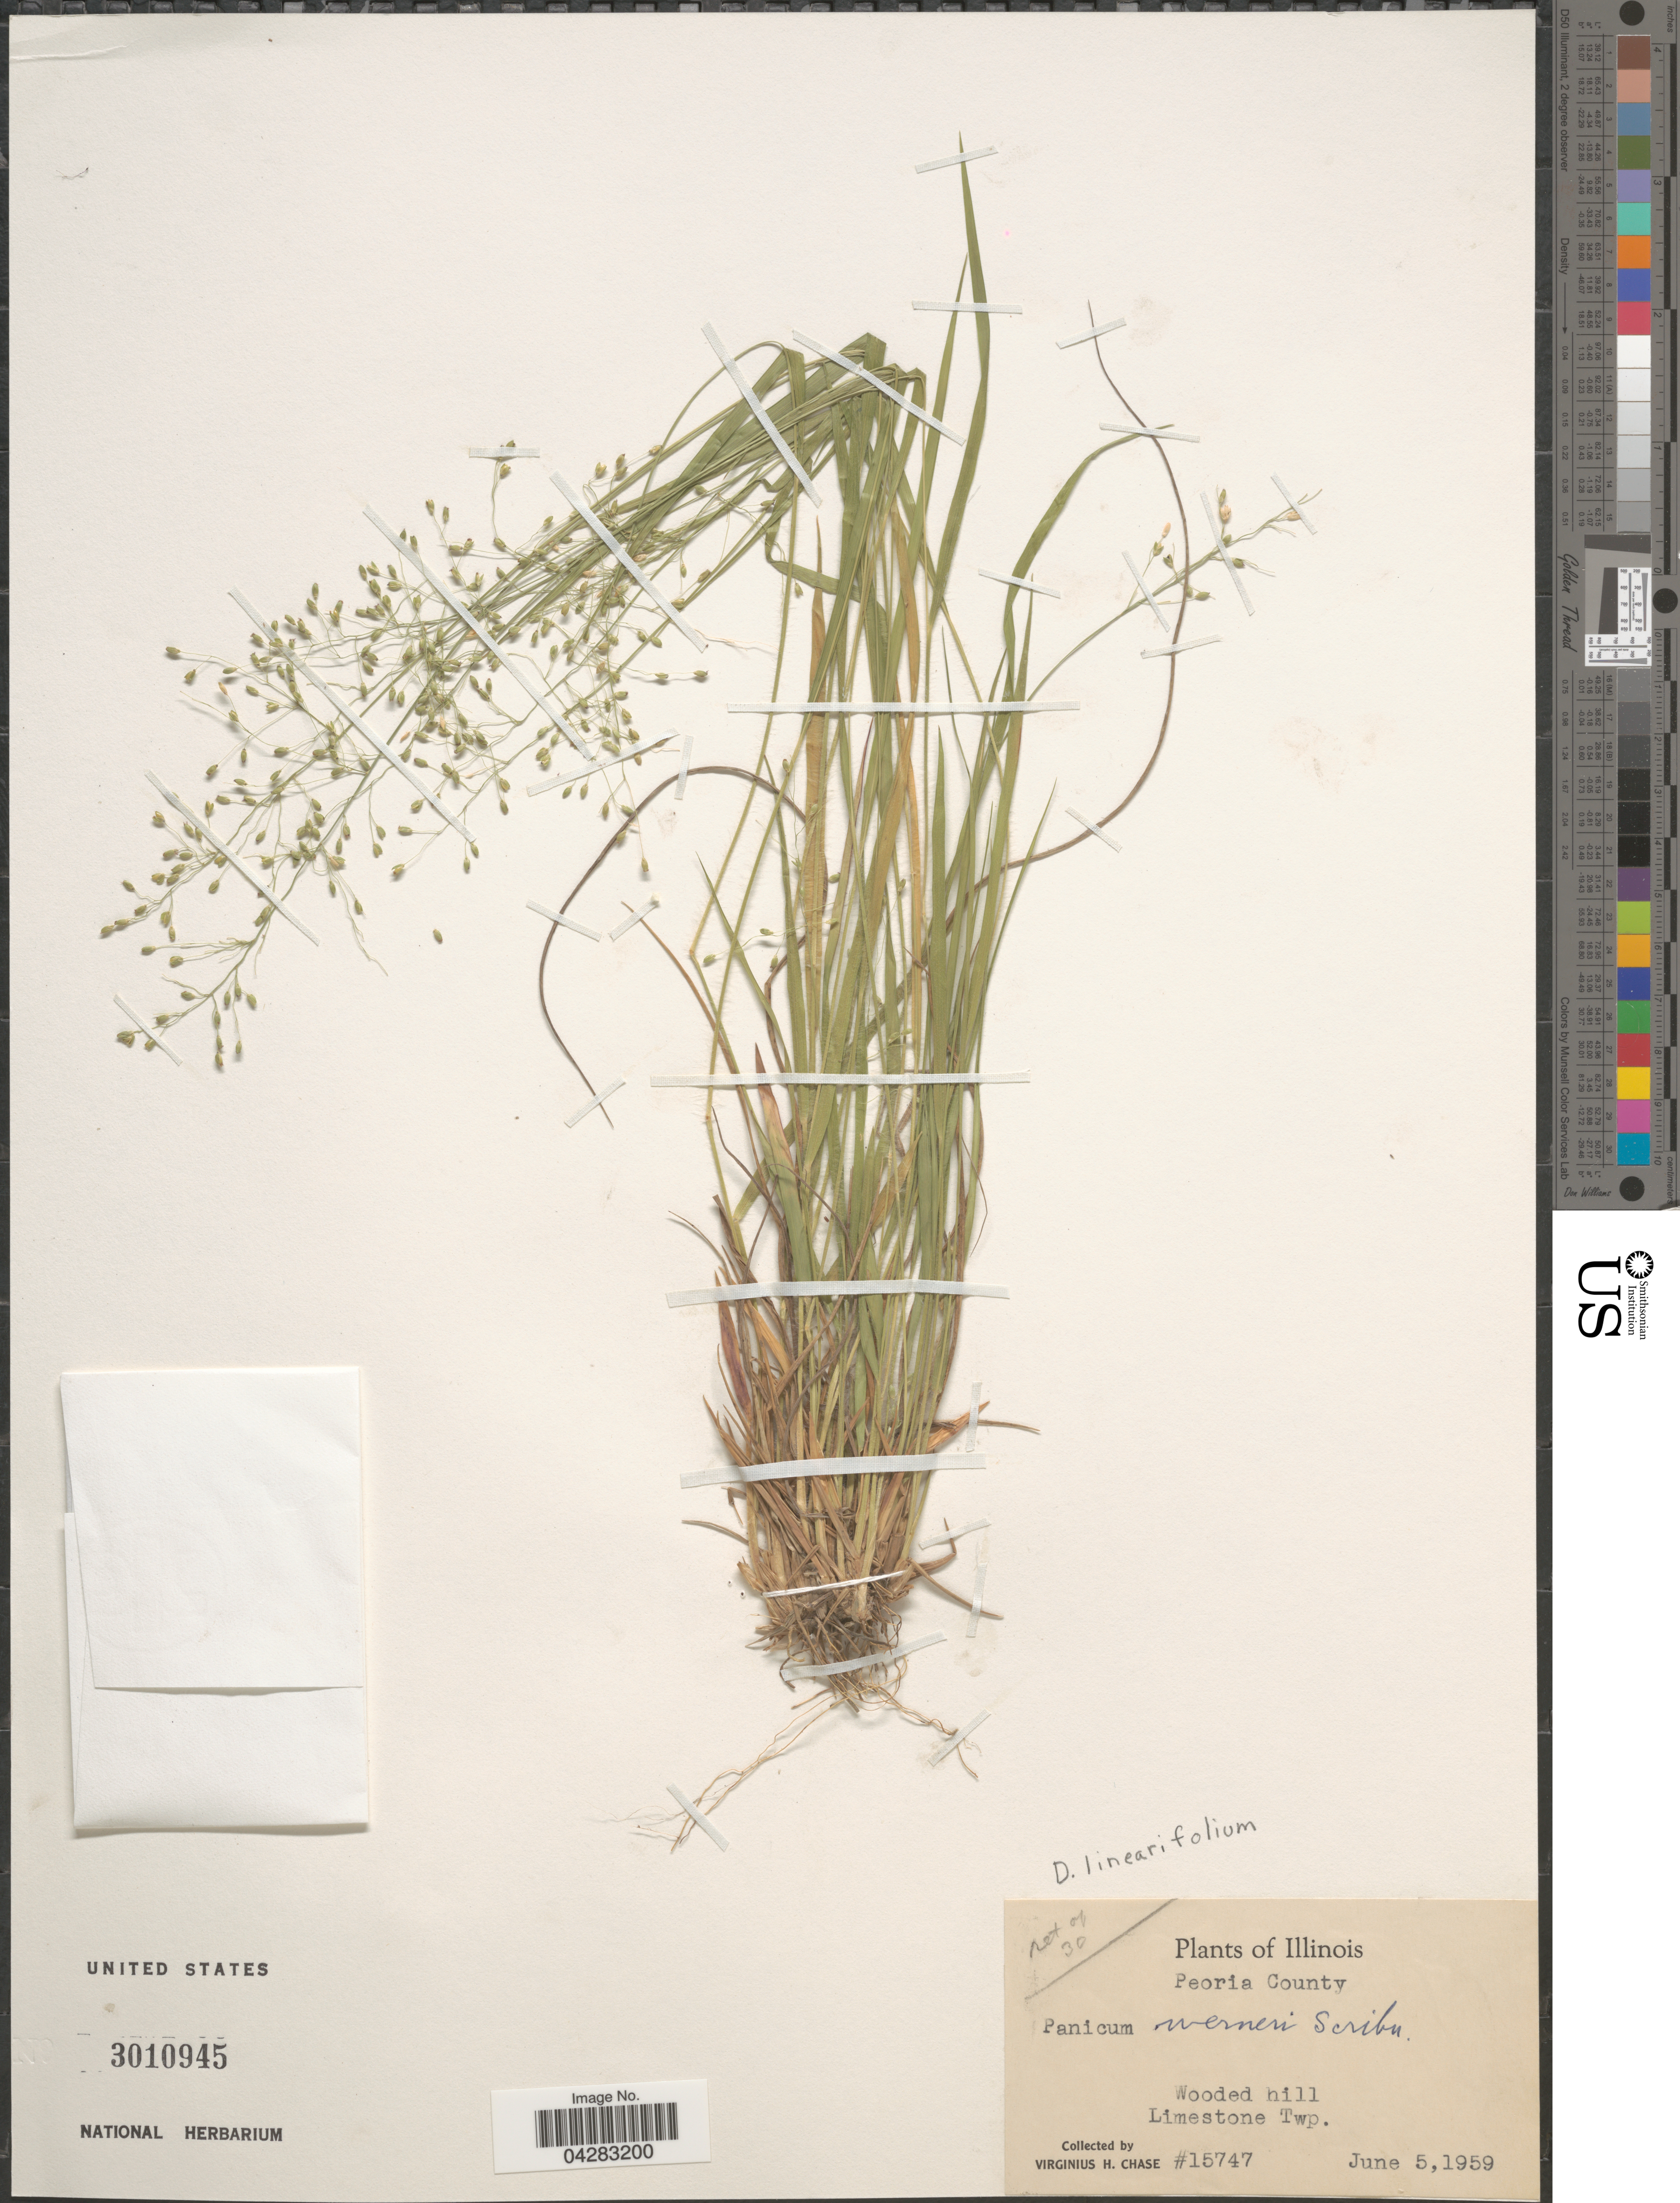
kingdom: Plantae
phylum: Tracheophyta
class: Liliopsida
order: Poales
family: Poaceae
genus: Dichanthelium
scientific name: Dichanthelium linearifolium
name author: (Scribn.) Gould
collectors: V. H. Chase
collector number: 15747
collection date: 1959-06-05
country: United States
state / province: Illinois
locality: Peoria County. Wooded hill. Limestone Twp.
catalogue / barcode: US 3010945